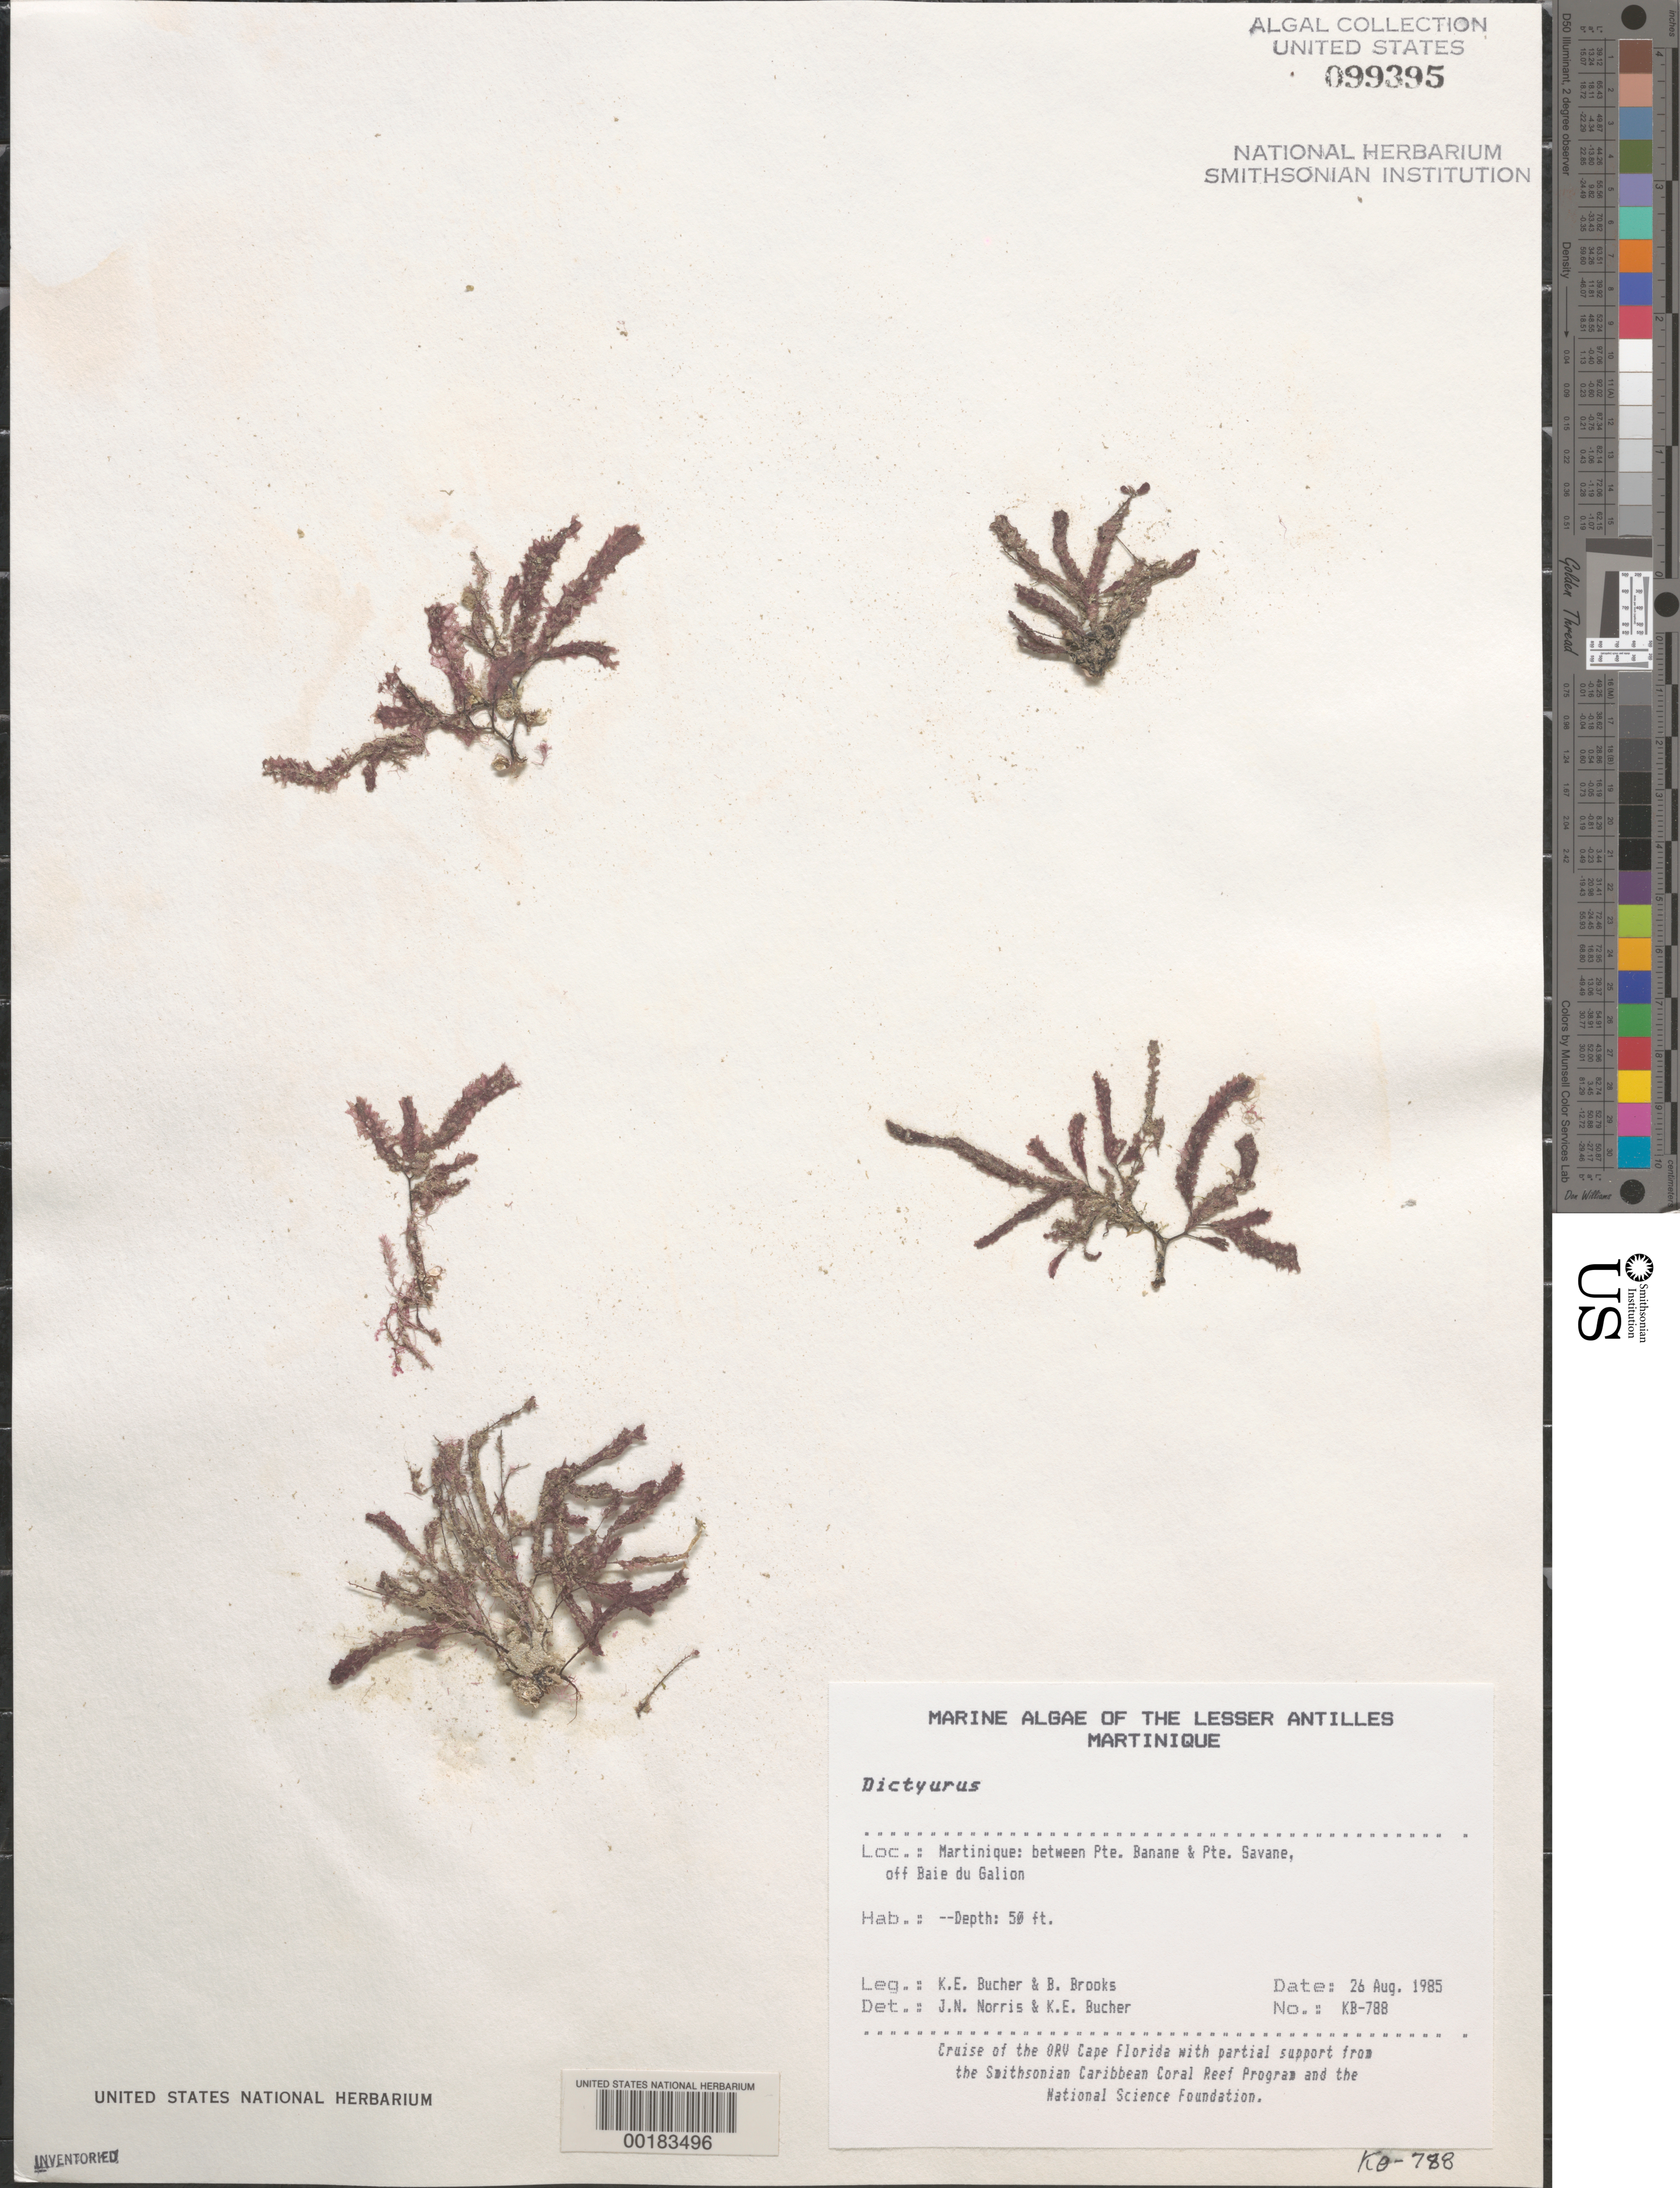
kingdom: Plantae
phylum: Rhodophyta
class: Florideophyceae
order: Ceramiales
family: Dasyaceae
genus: Dictyurus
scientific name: Dictyurus sp.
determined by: Norris, J. N.; Bucher, K. E.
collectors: K. E. Bucher & B. Brooks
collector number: Kb-788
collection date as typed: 26 Aug 1985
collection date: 1985-08-26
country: Martinique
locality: Between Pointe Banane and Pointe Savane, off Baie du Galion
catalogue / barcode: US 99395